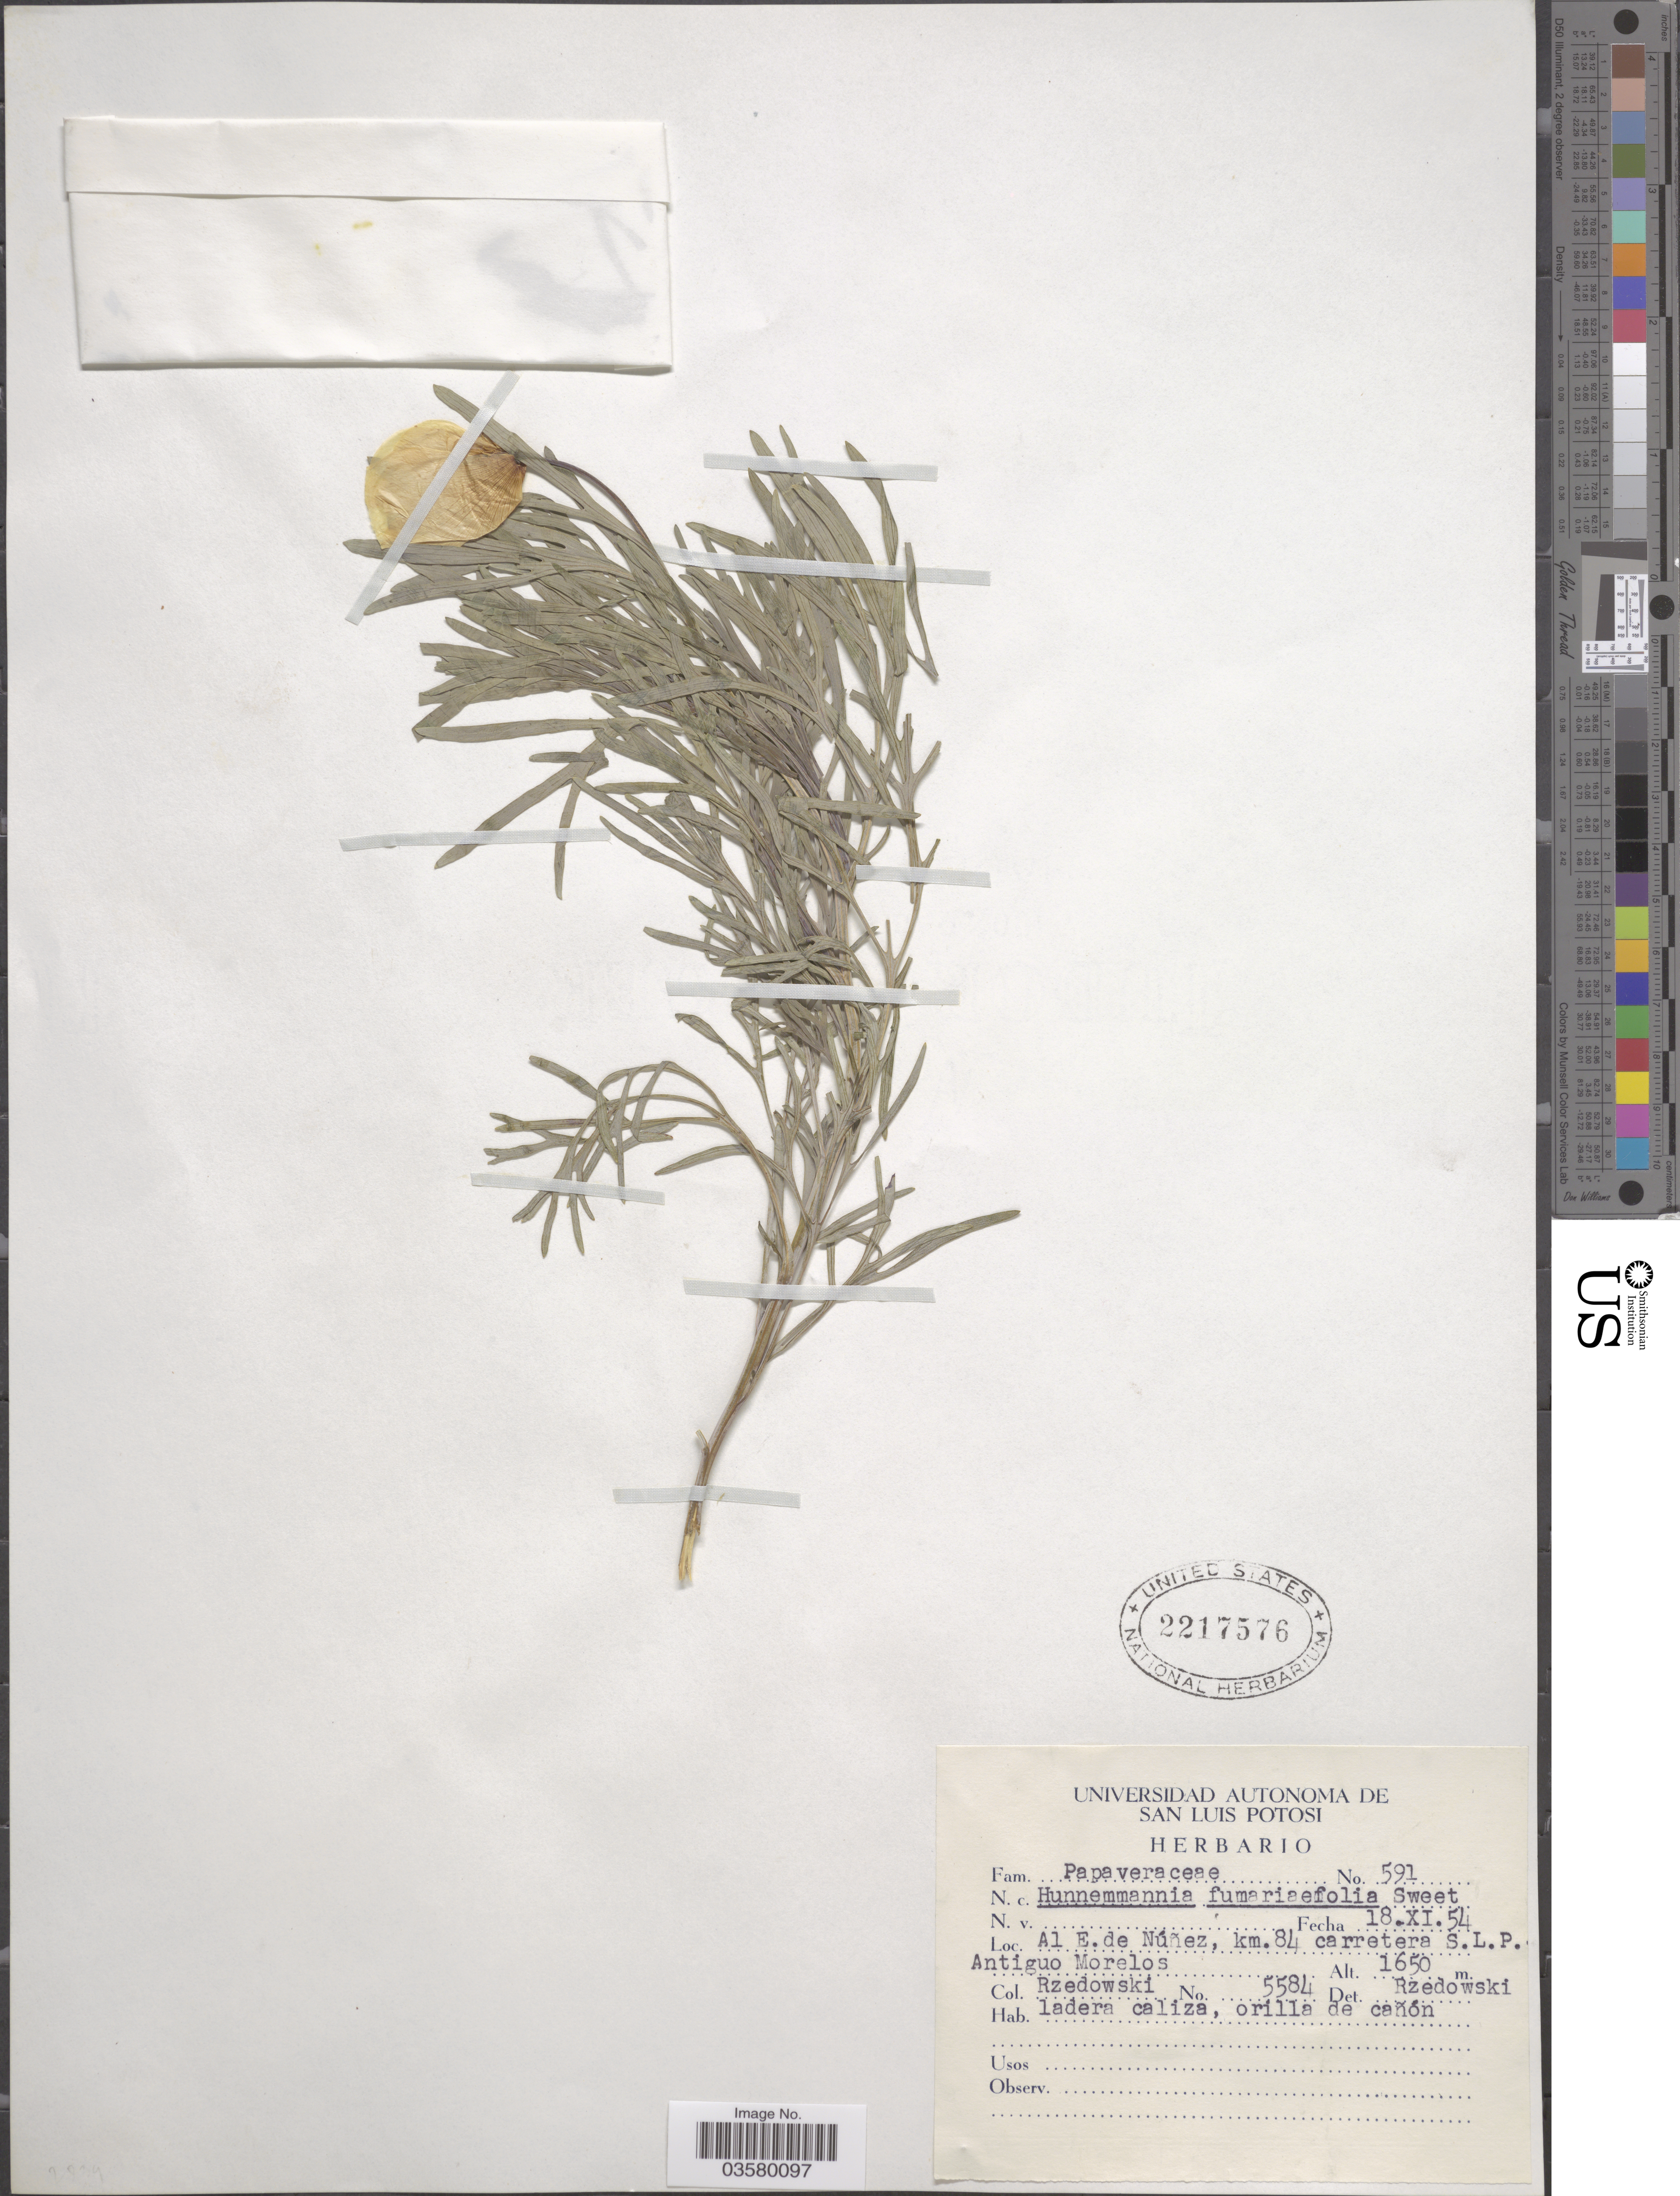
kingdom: Plantae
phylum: Tracheophyta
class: Magnoliopsida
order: Ranunculales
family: Papaveraceae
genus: Hunnemannia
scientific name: Hunnemannia fumariifolia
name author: Sweet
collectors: Rzedowski, --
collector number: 5584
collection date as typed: Transcribed d/m/y: 18/11/54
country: Mexico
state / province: San Luis Potosí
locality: Al E. de Núñez, km. 84 carretera S.L.P. Antiguo Morelos.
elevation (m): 1650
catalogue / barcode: US 2217576